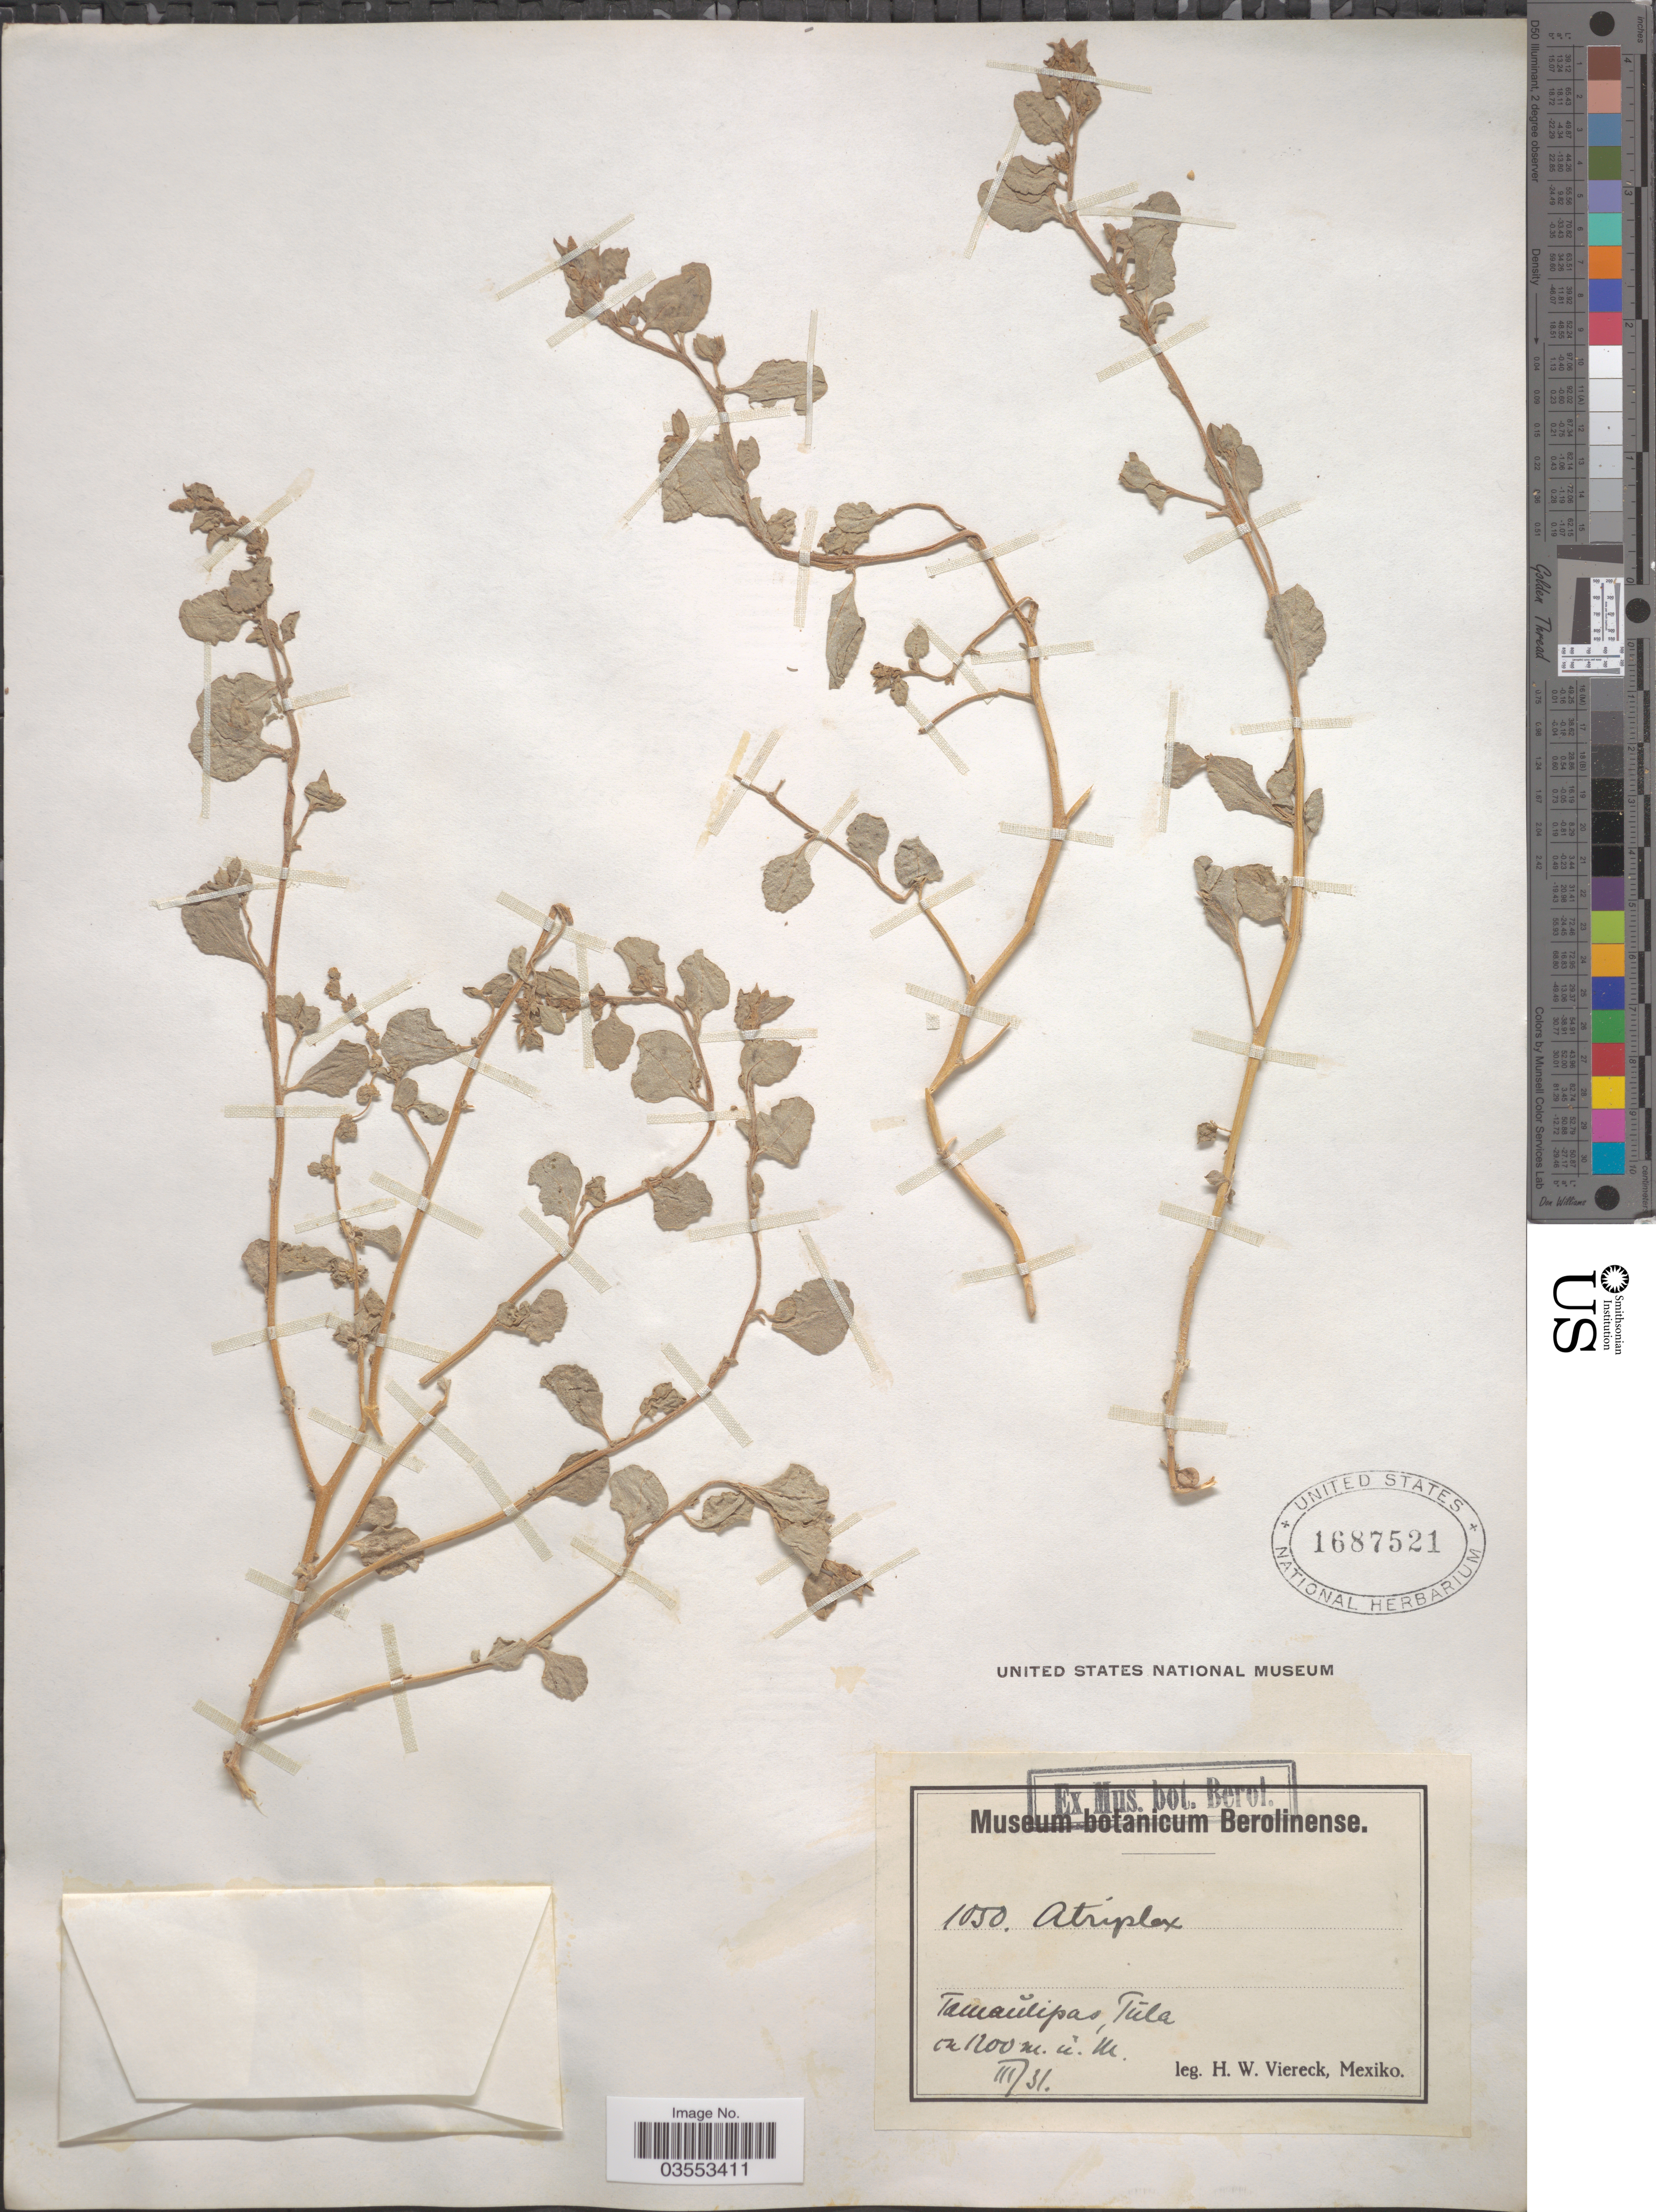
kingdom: Plantae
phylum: Tracheophyta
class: Magnoliopsida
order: Caryophyllales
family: Amaranthaceae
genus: Atriplex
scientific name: Atriplex sp.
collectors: H. W. Viereck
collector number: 1050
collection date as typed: Transcribed d/m/y: /3/31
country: Mexico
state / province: Tamaulipas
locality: Túla.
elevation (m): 1200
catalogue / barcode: US 1687521